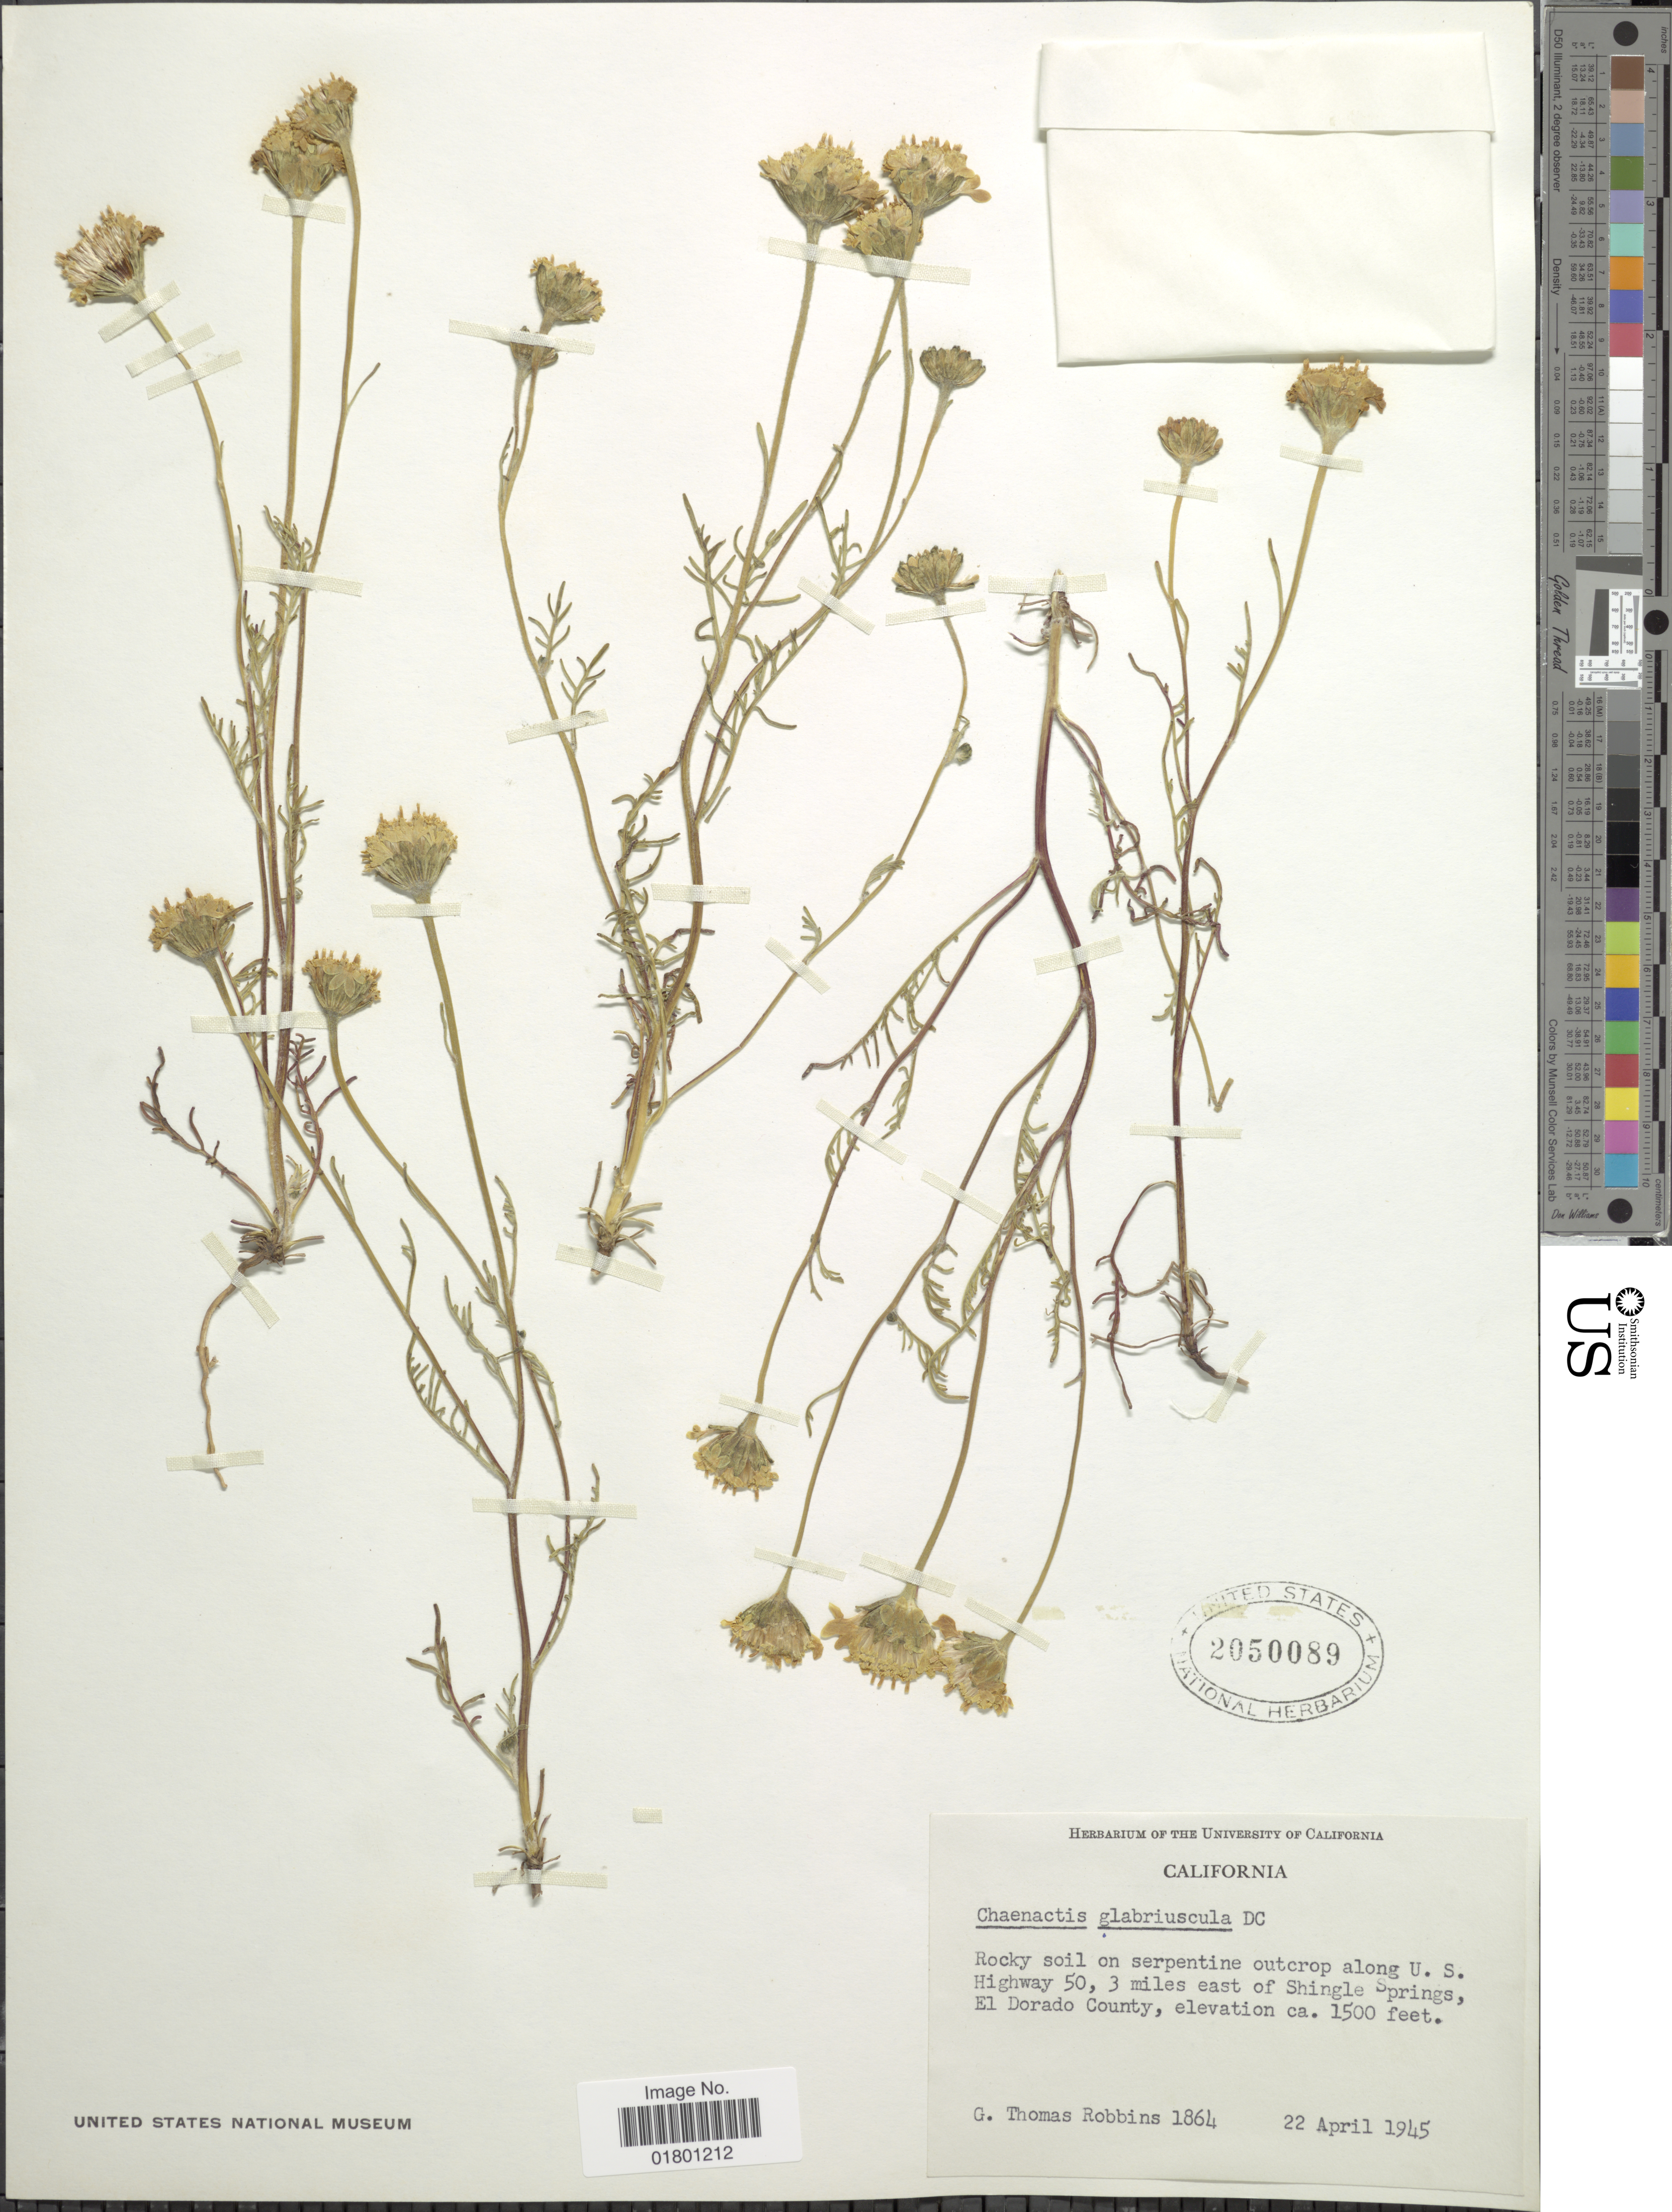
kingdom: Plantae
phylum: Tracheophyta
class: Magnoliopsida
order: Asterales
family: Asteraceae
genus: Chaenactis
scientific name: Chaenactis glabriuscula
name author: DC.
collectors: G. T. Robbins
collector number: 1864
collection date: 1945-04-22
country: United States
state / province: California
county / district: El Dorado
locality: Rocky soil on serpentine outcrop along U.S. Highway 50, 3 miles east of Shingle Springs, El Dorado County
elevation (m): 457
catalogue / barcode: US 2050089